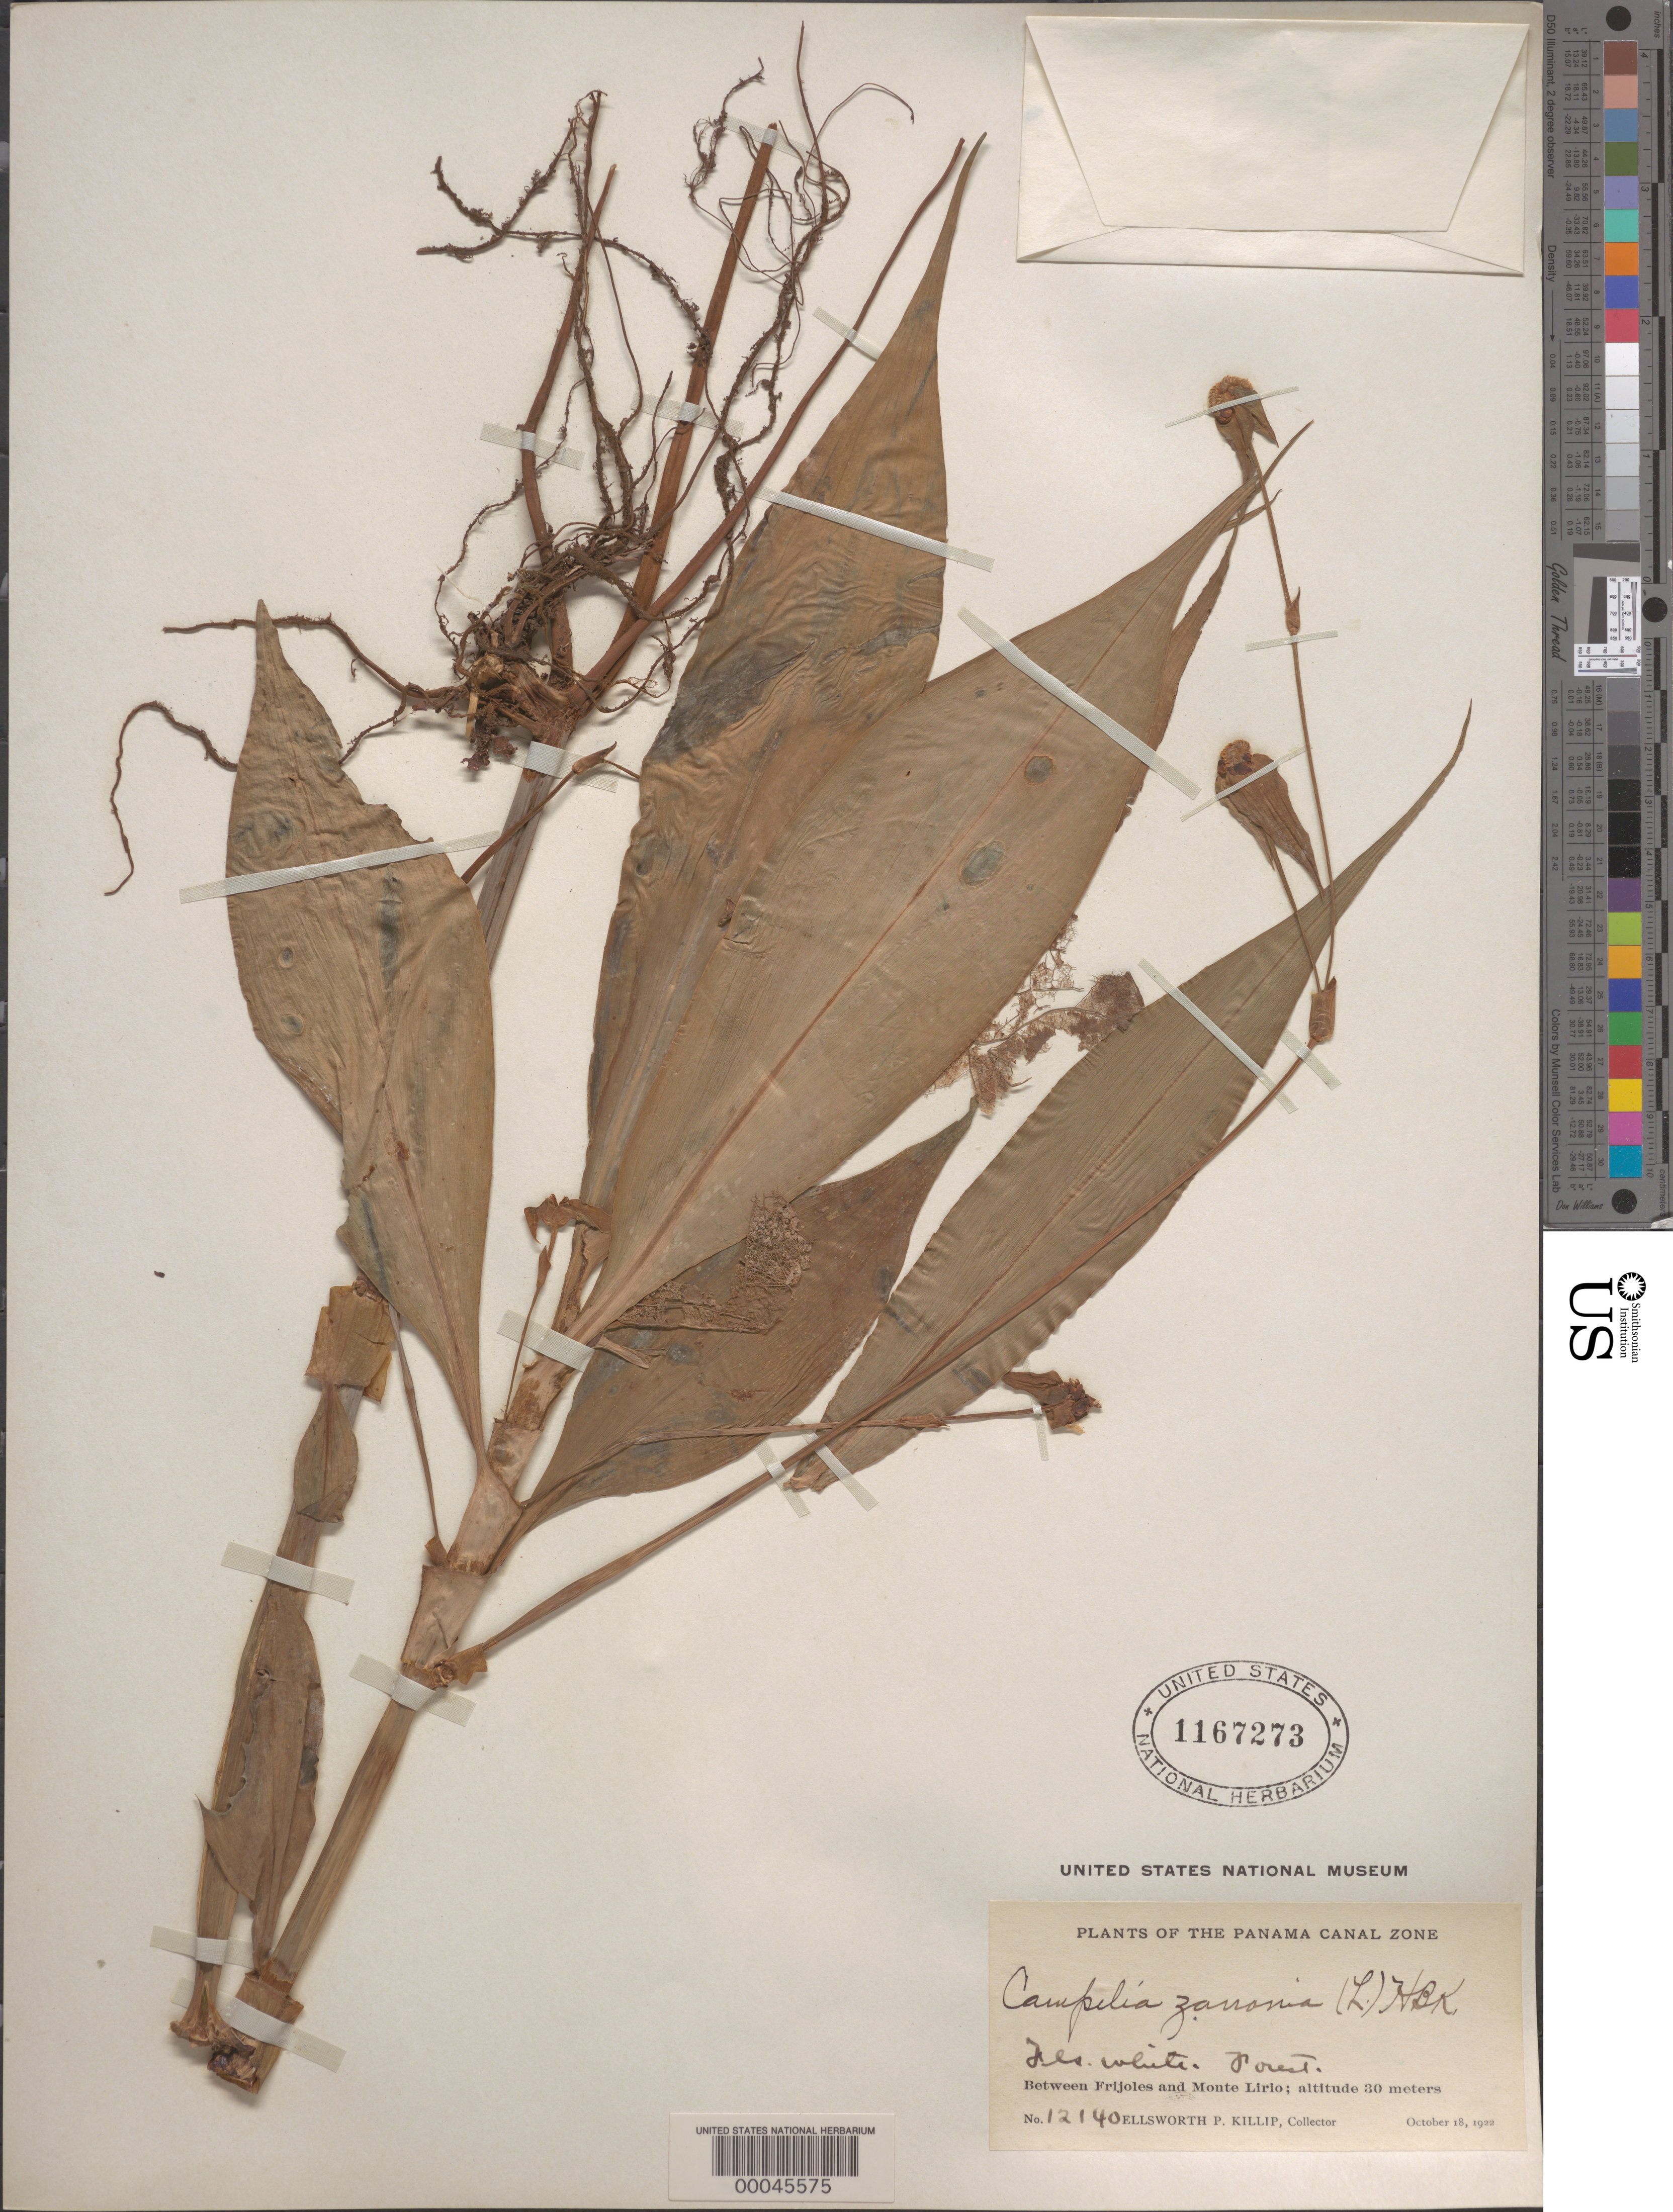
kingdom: Plantae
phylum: Tracheophyta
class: Liliopsida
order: Commelinales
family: Commelinaceae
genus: Tradescantia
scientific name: Tradescantia zanonia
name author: (L.) Sw.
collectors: E. P. Killip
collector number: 12140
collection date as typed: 18 Oct 1922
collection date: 1922-10-18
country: Panama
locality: Between Frijoles and Monte Lirio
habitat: Forest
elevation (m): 30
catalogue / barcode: US 1167273